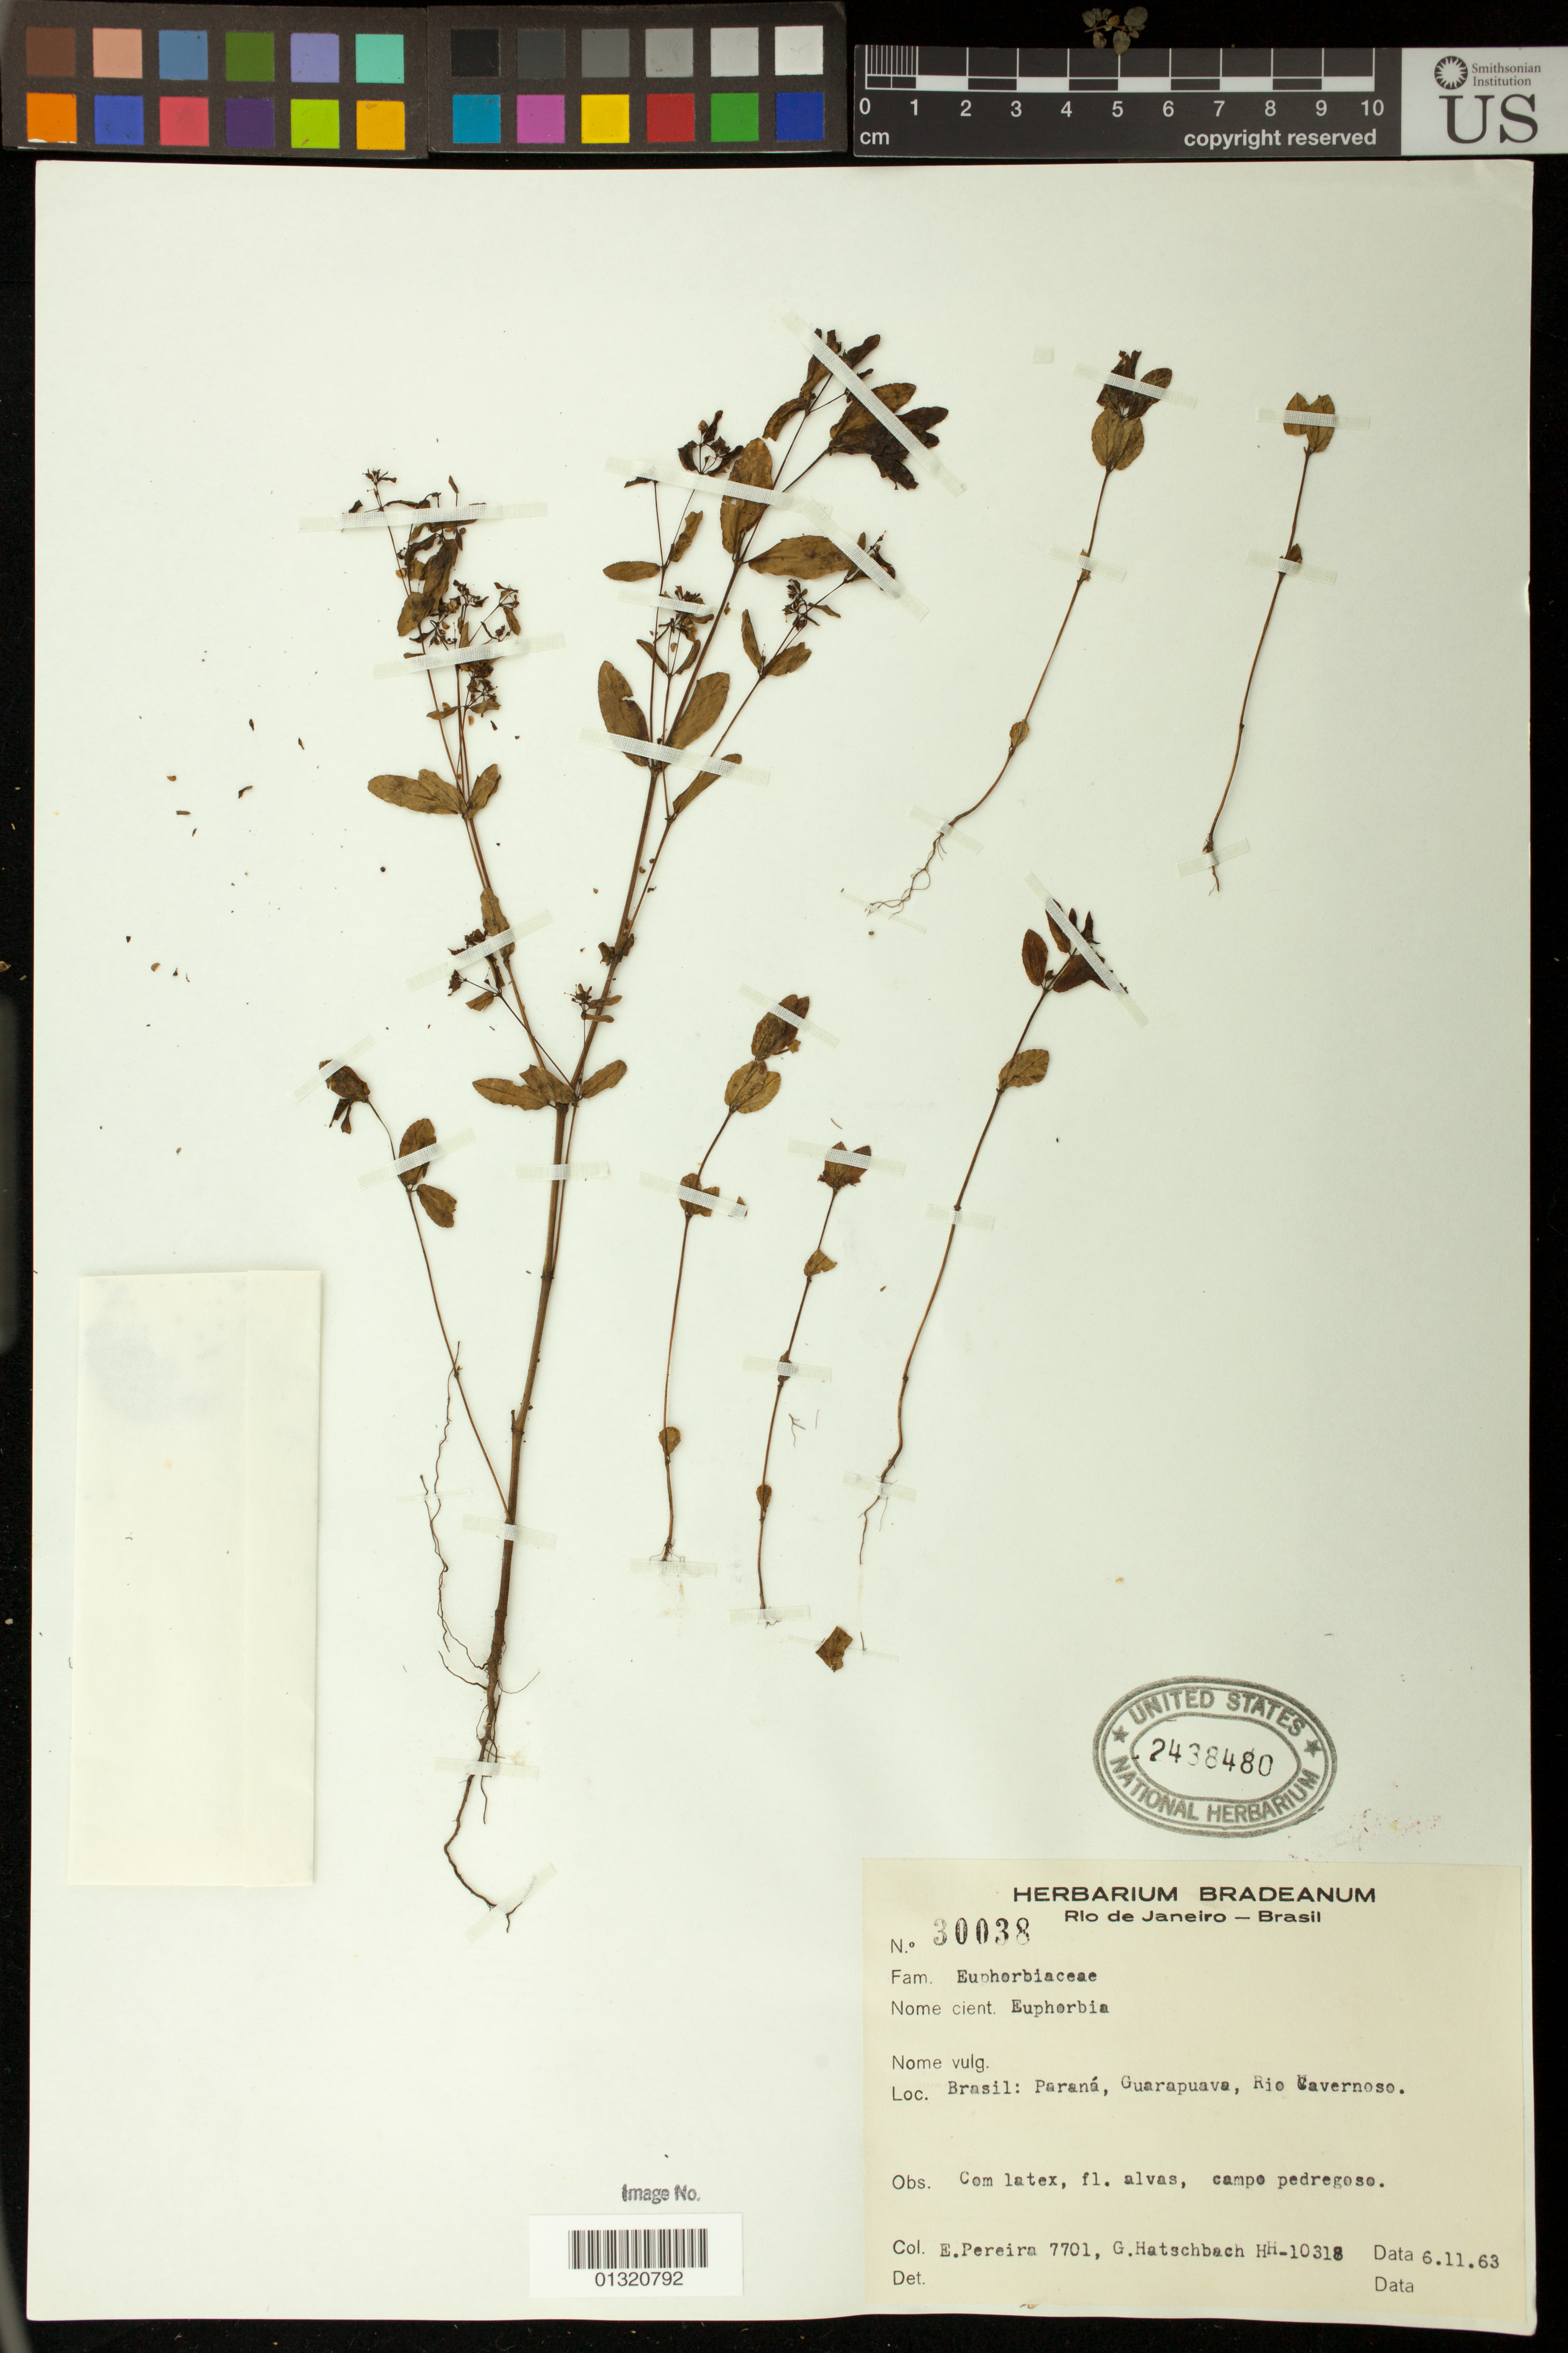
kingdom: Plantae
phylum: Tracheophyta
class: Magnoliopsida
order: Malpighiales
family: Euphorbiaceae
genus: Euphorbia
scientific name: Euphorbia sp.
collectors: E. Pereira & G. Hatschbach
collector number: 7701 / HH-10318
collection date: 1963-11-06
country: Brazil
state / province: Paraná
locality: Guarapuava, Rio Cavernoso.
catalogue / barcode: US 2438480